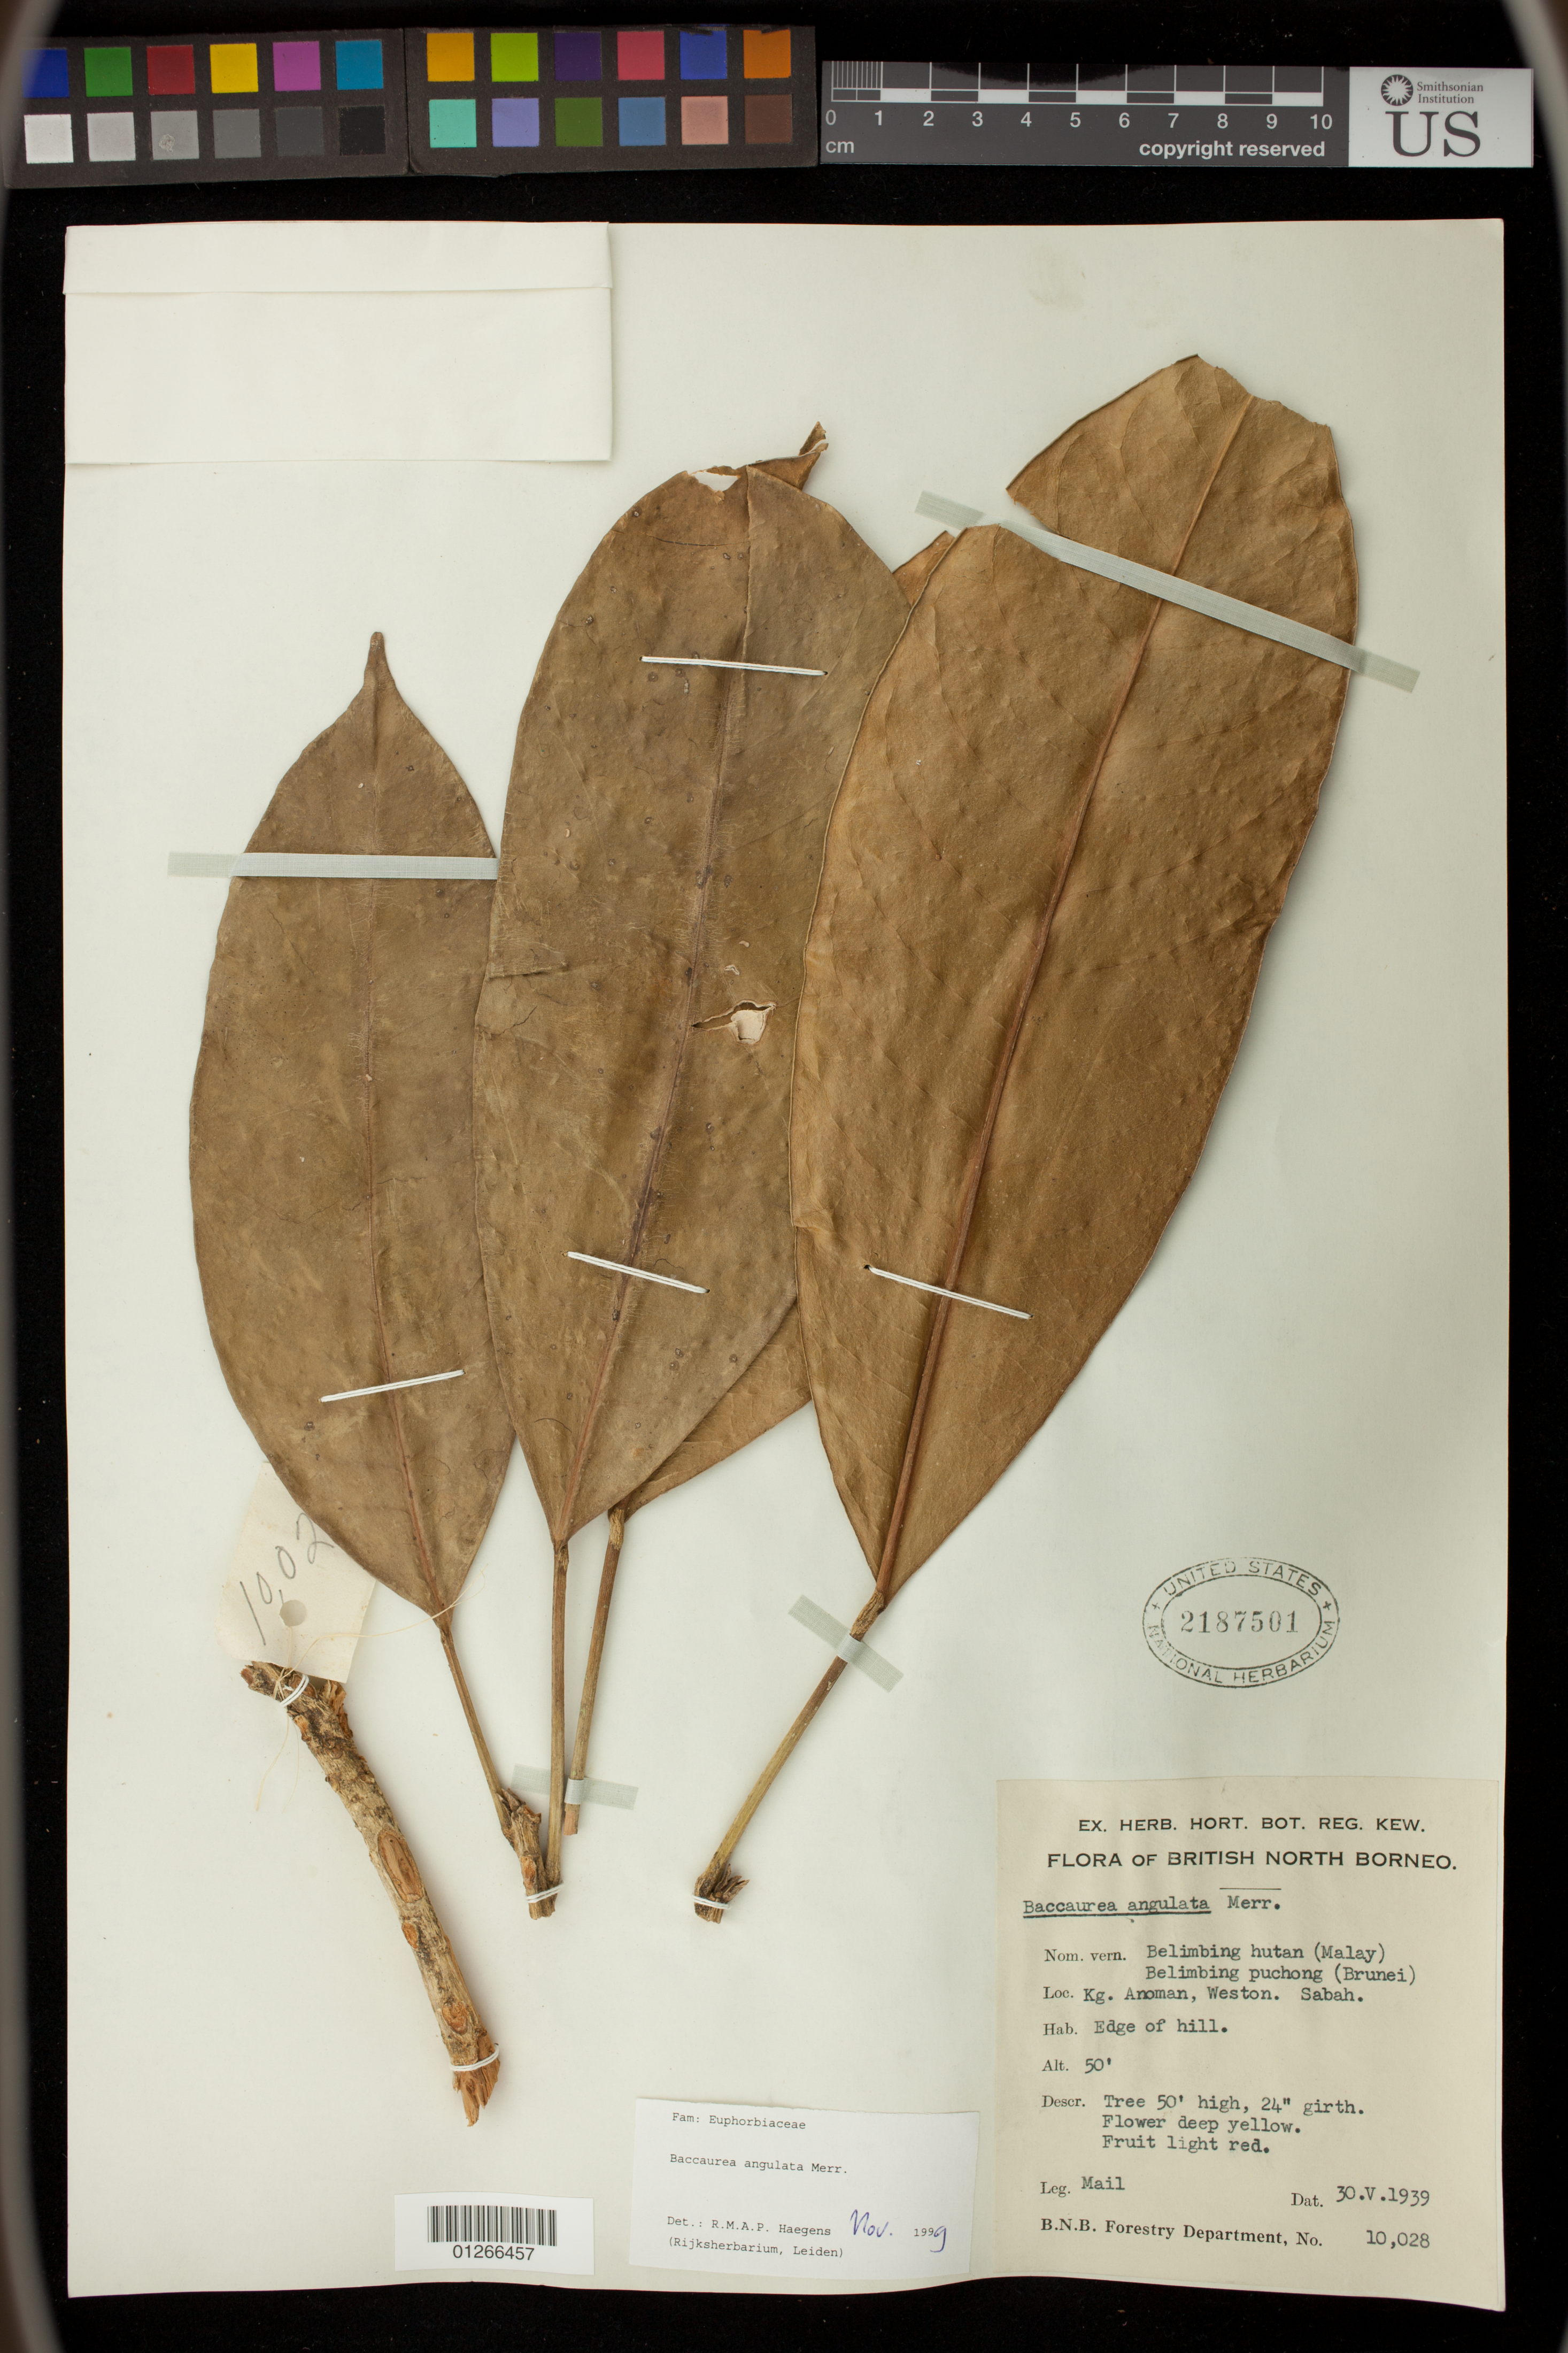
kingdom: Plantae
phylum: Tracheophyta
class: Magnoliopsida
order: Malpighiales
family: Phyllanthaceae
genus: Baccaurea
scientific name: Baccaurea angulata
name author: Merr.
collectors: -. Mail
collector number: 10028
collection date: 1939-05-30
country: Malaysia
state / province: Sabah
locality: Kg. Anoman, Weston. British North Borneo.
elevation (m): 15